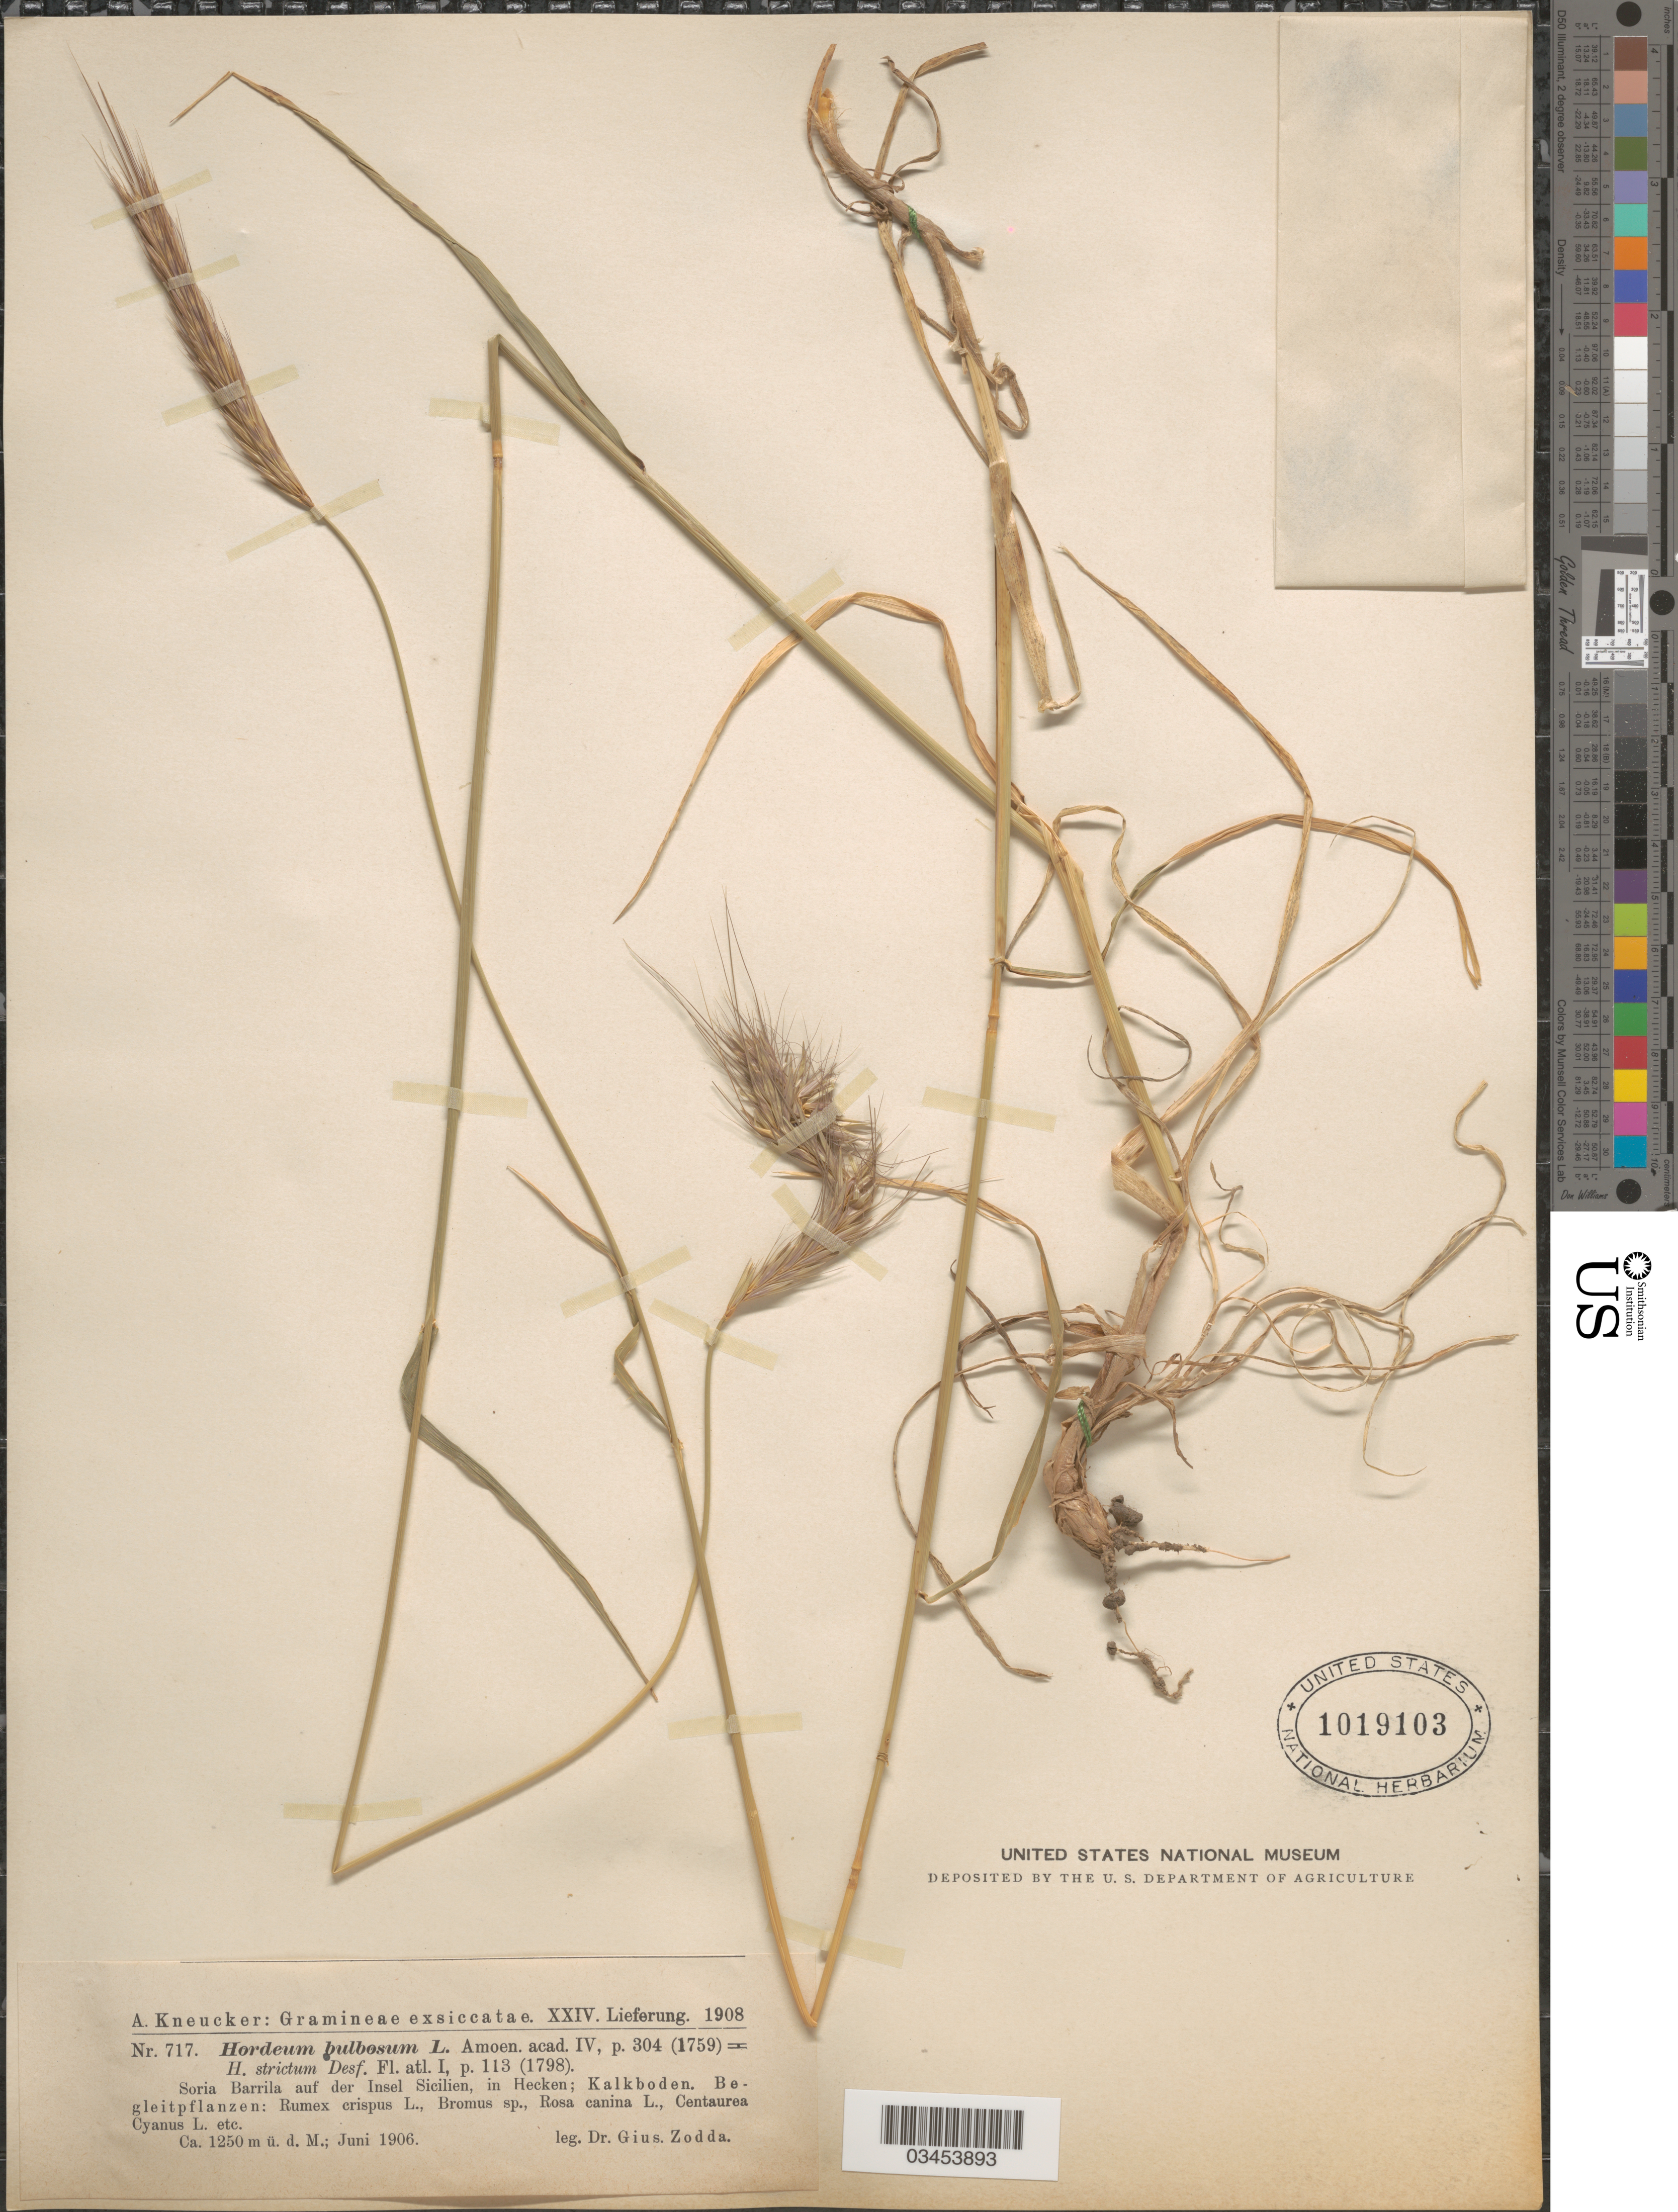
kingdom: Plantae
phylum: Tracheophyta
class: Liliopsida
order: Poales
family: Poaceae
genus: Hordeum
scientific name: Hordeum bulbosum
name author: L.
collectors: G. Zodda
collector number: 717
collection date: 1906-06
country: Italy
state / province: Siciliana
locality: Soria Barrila auf der Insel Sicilien, in Hecken; Kalkboden.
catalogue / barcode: US 1019103